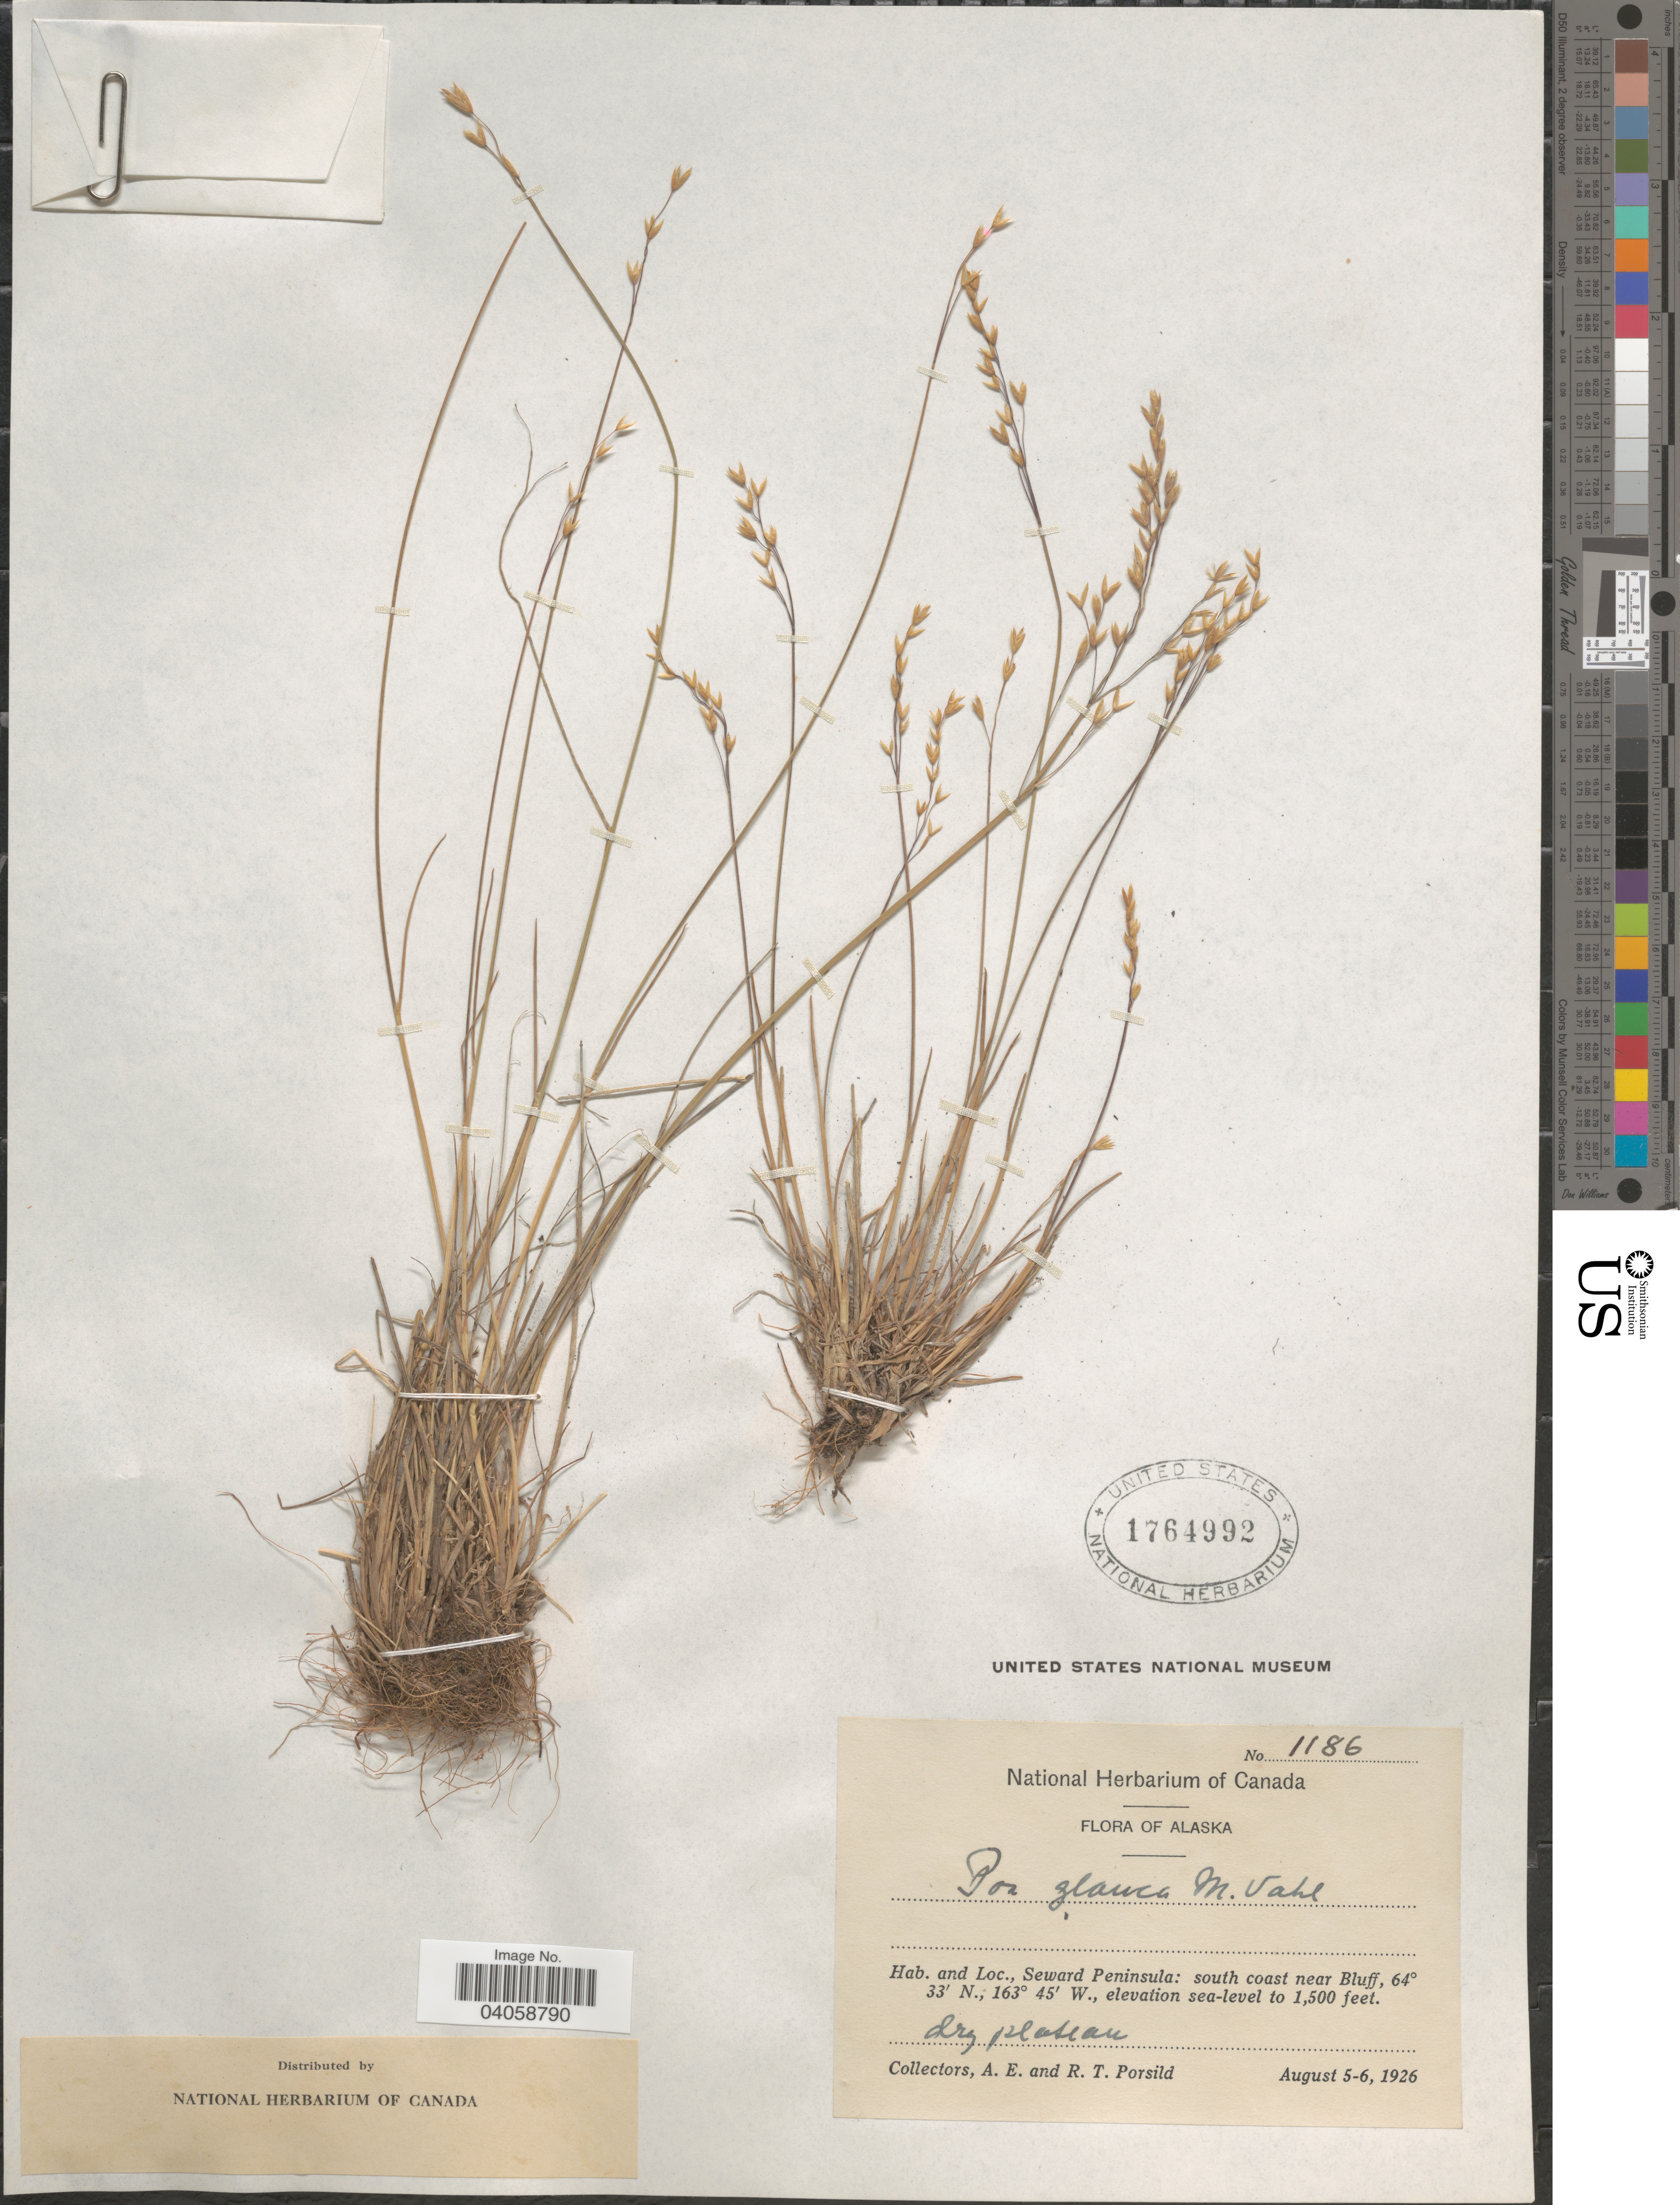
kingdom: Plantae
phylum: Tracheophyta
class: Liliopsida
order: Poales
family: Poaceae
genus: Poa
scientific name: Poa glauca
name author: Vahl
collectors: A. E. Porsild & R. T. Porsild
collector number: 1186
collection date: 1926-08-05/1926-08-06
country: United States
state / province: Alaska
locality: Seward Peninsula: south coast near Bluff.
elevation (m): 0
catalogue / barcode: US 1764992